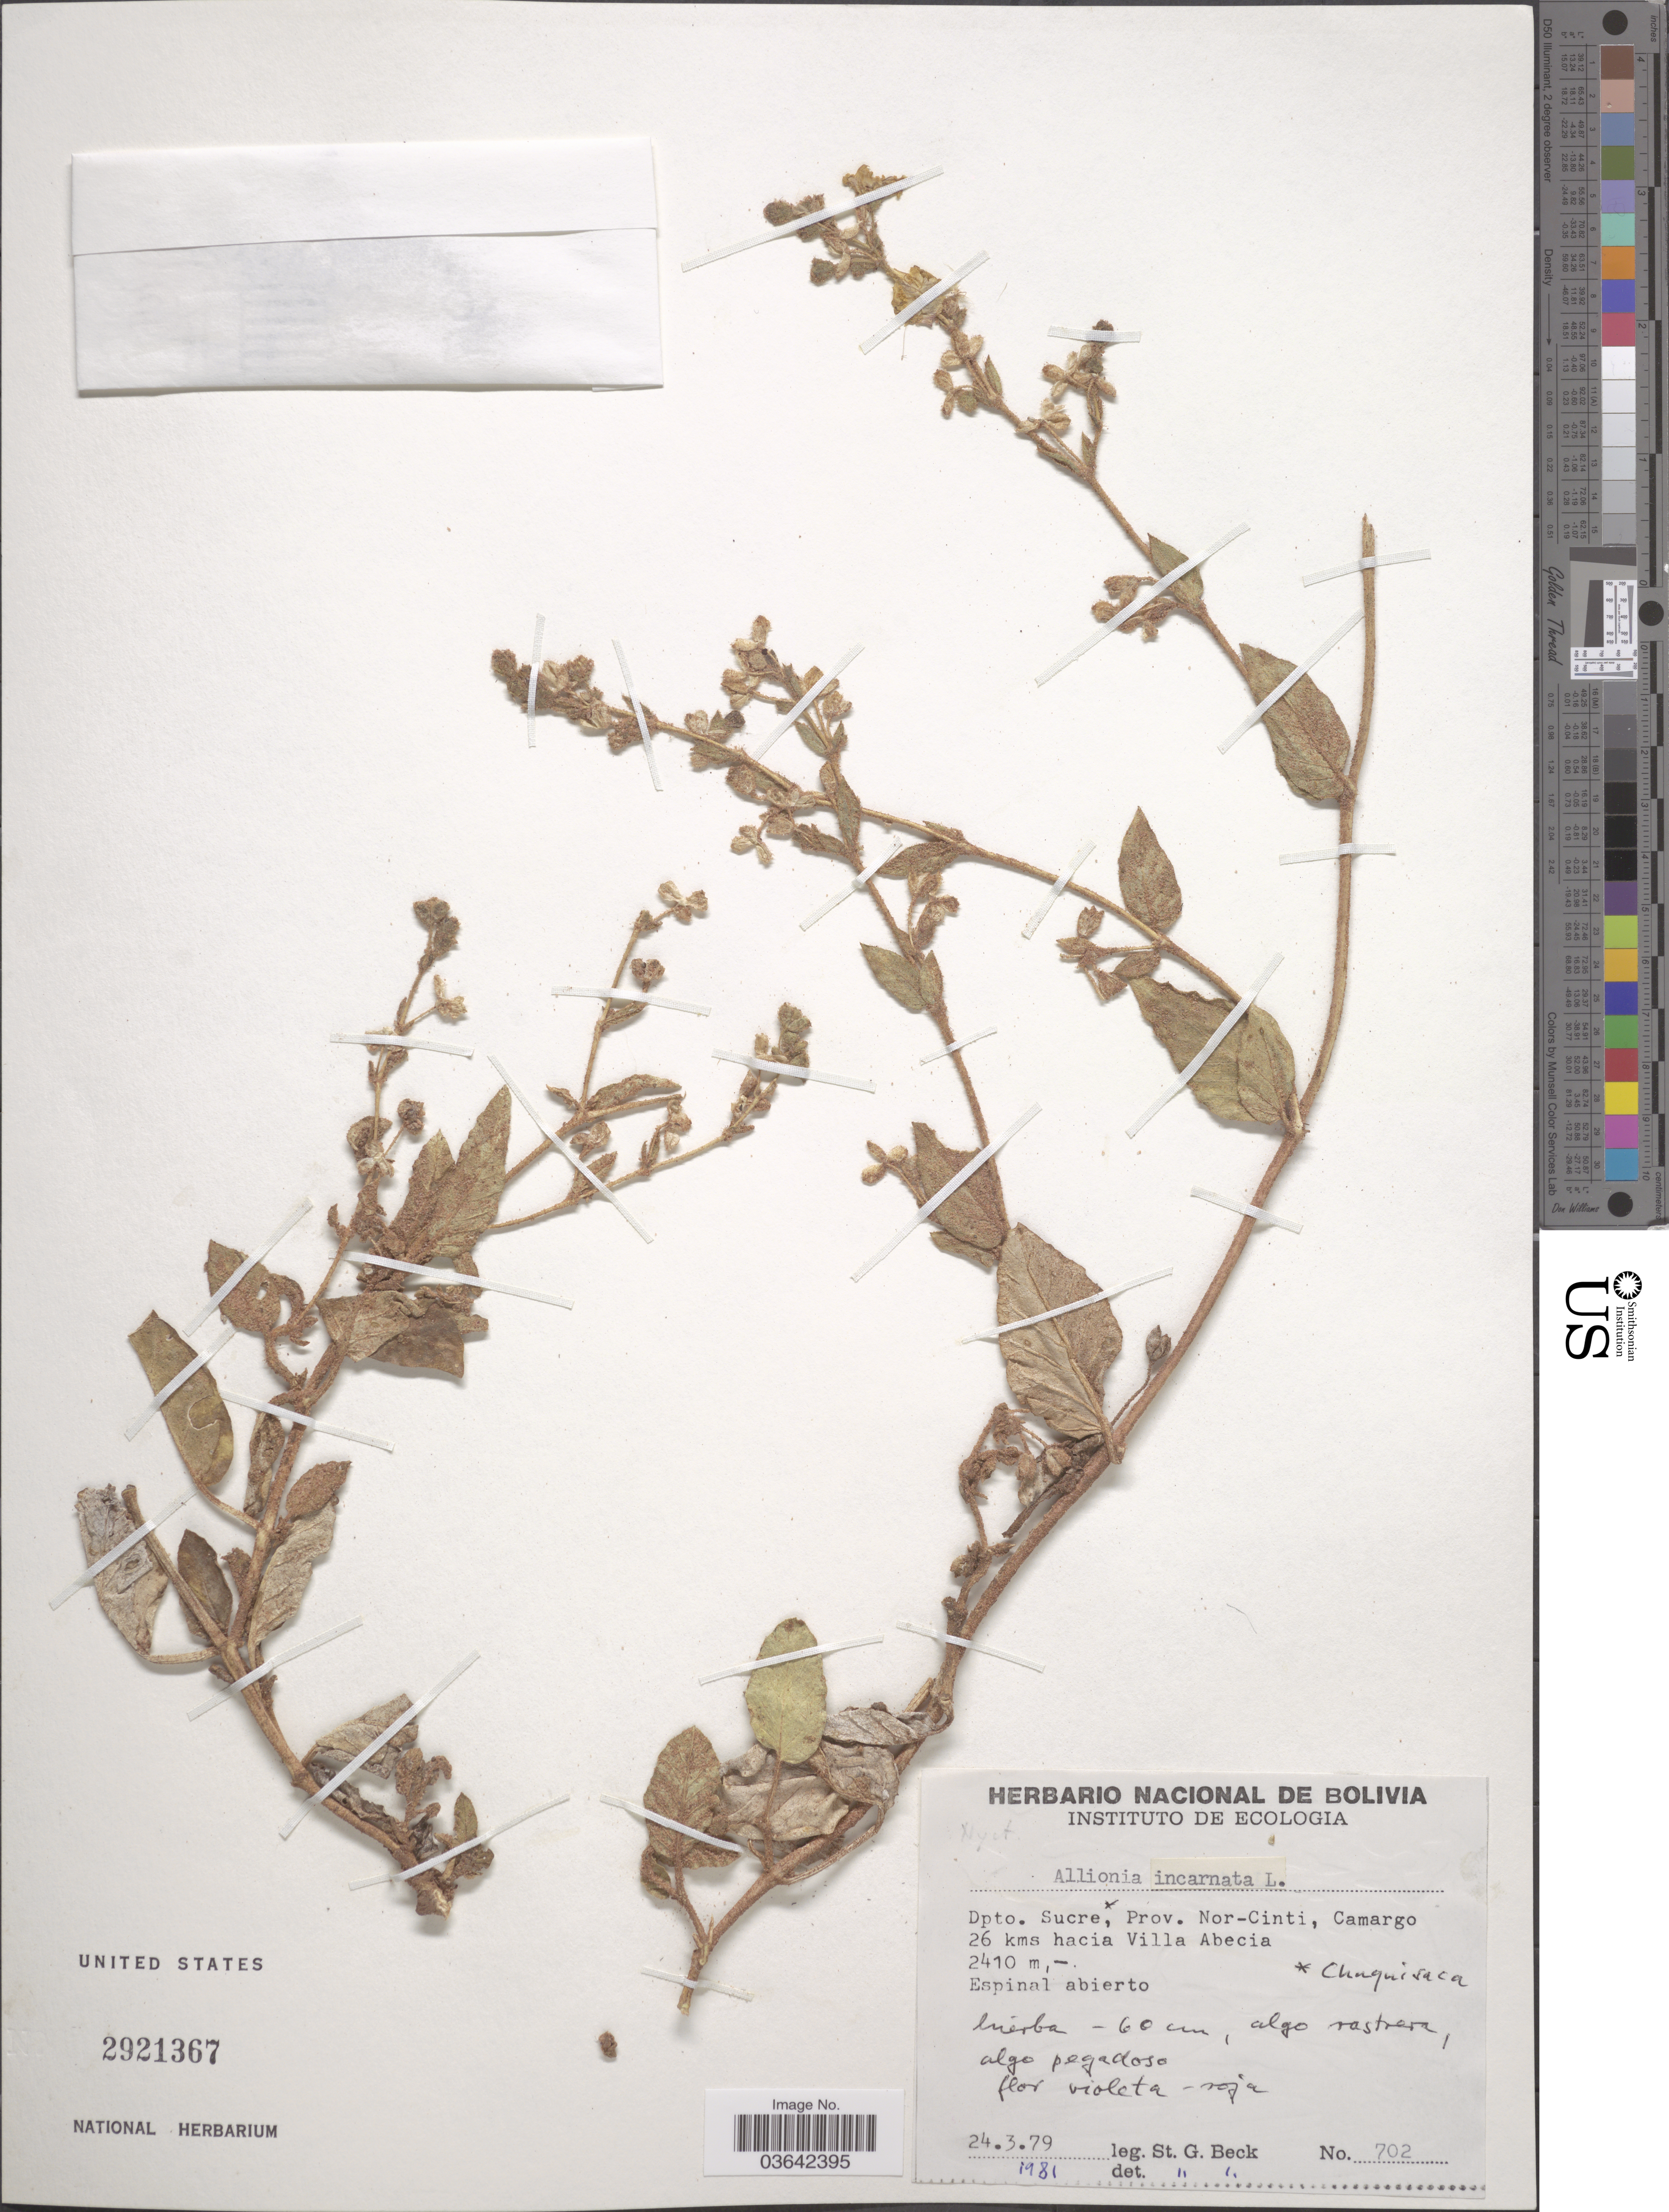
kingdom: Plantae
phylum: Tracheophyta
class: Magnoliopsida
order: Caryophyllales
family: Nyctaginaceae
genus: Allionia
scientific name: Allionia incarnata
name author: L.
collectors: S. G. Beck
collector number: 702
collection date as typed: Transcribed d/m/y: 24/3/79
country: Bolivia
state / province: Chuquisaca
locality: Dpto. Sucre, Prov. Nor-Cinti, Camargo 26 kms hacia Villa Abecia. Chuquisaca.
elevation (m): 2410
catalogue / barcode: US 2921367